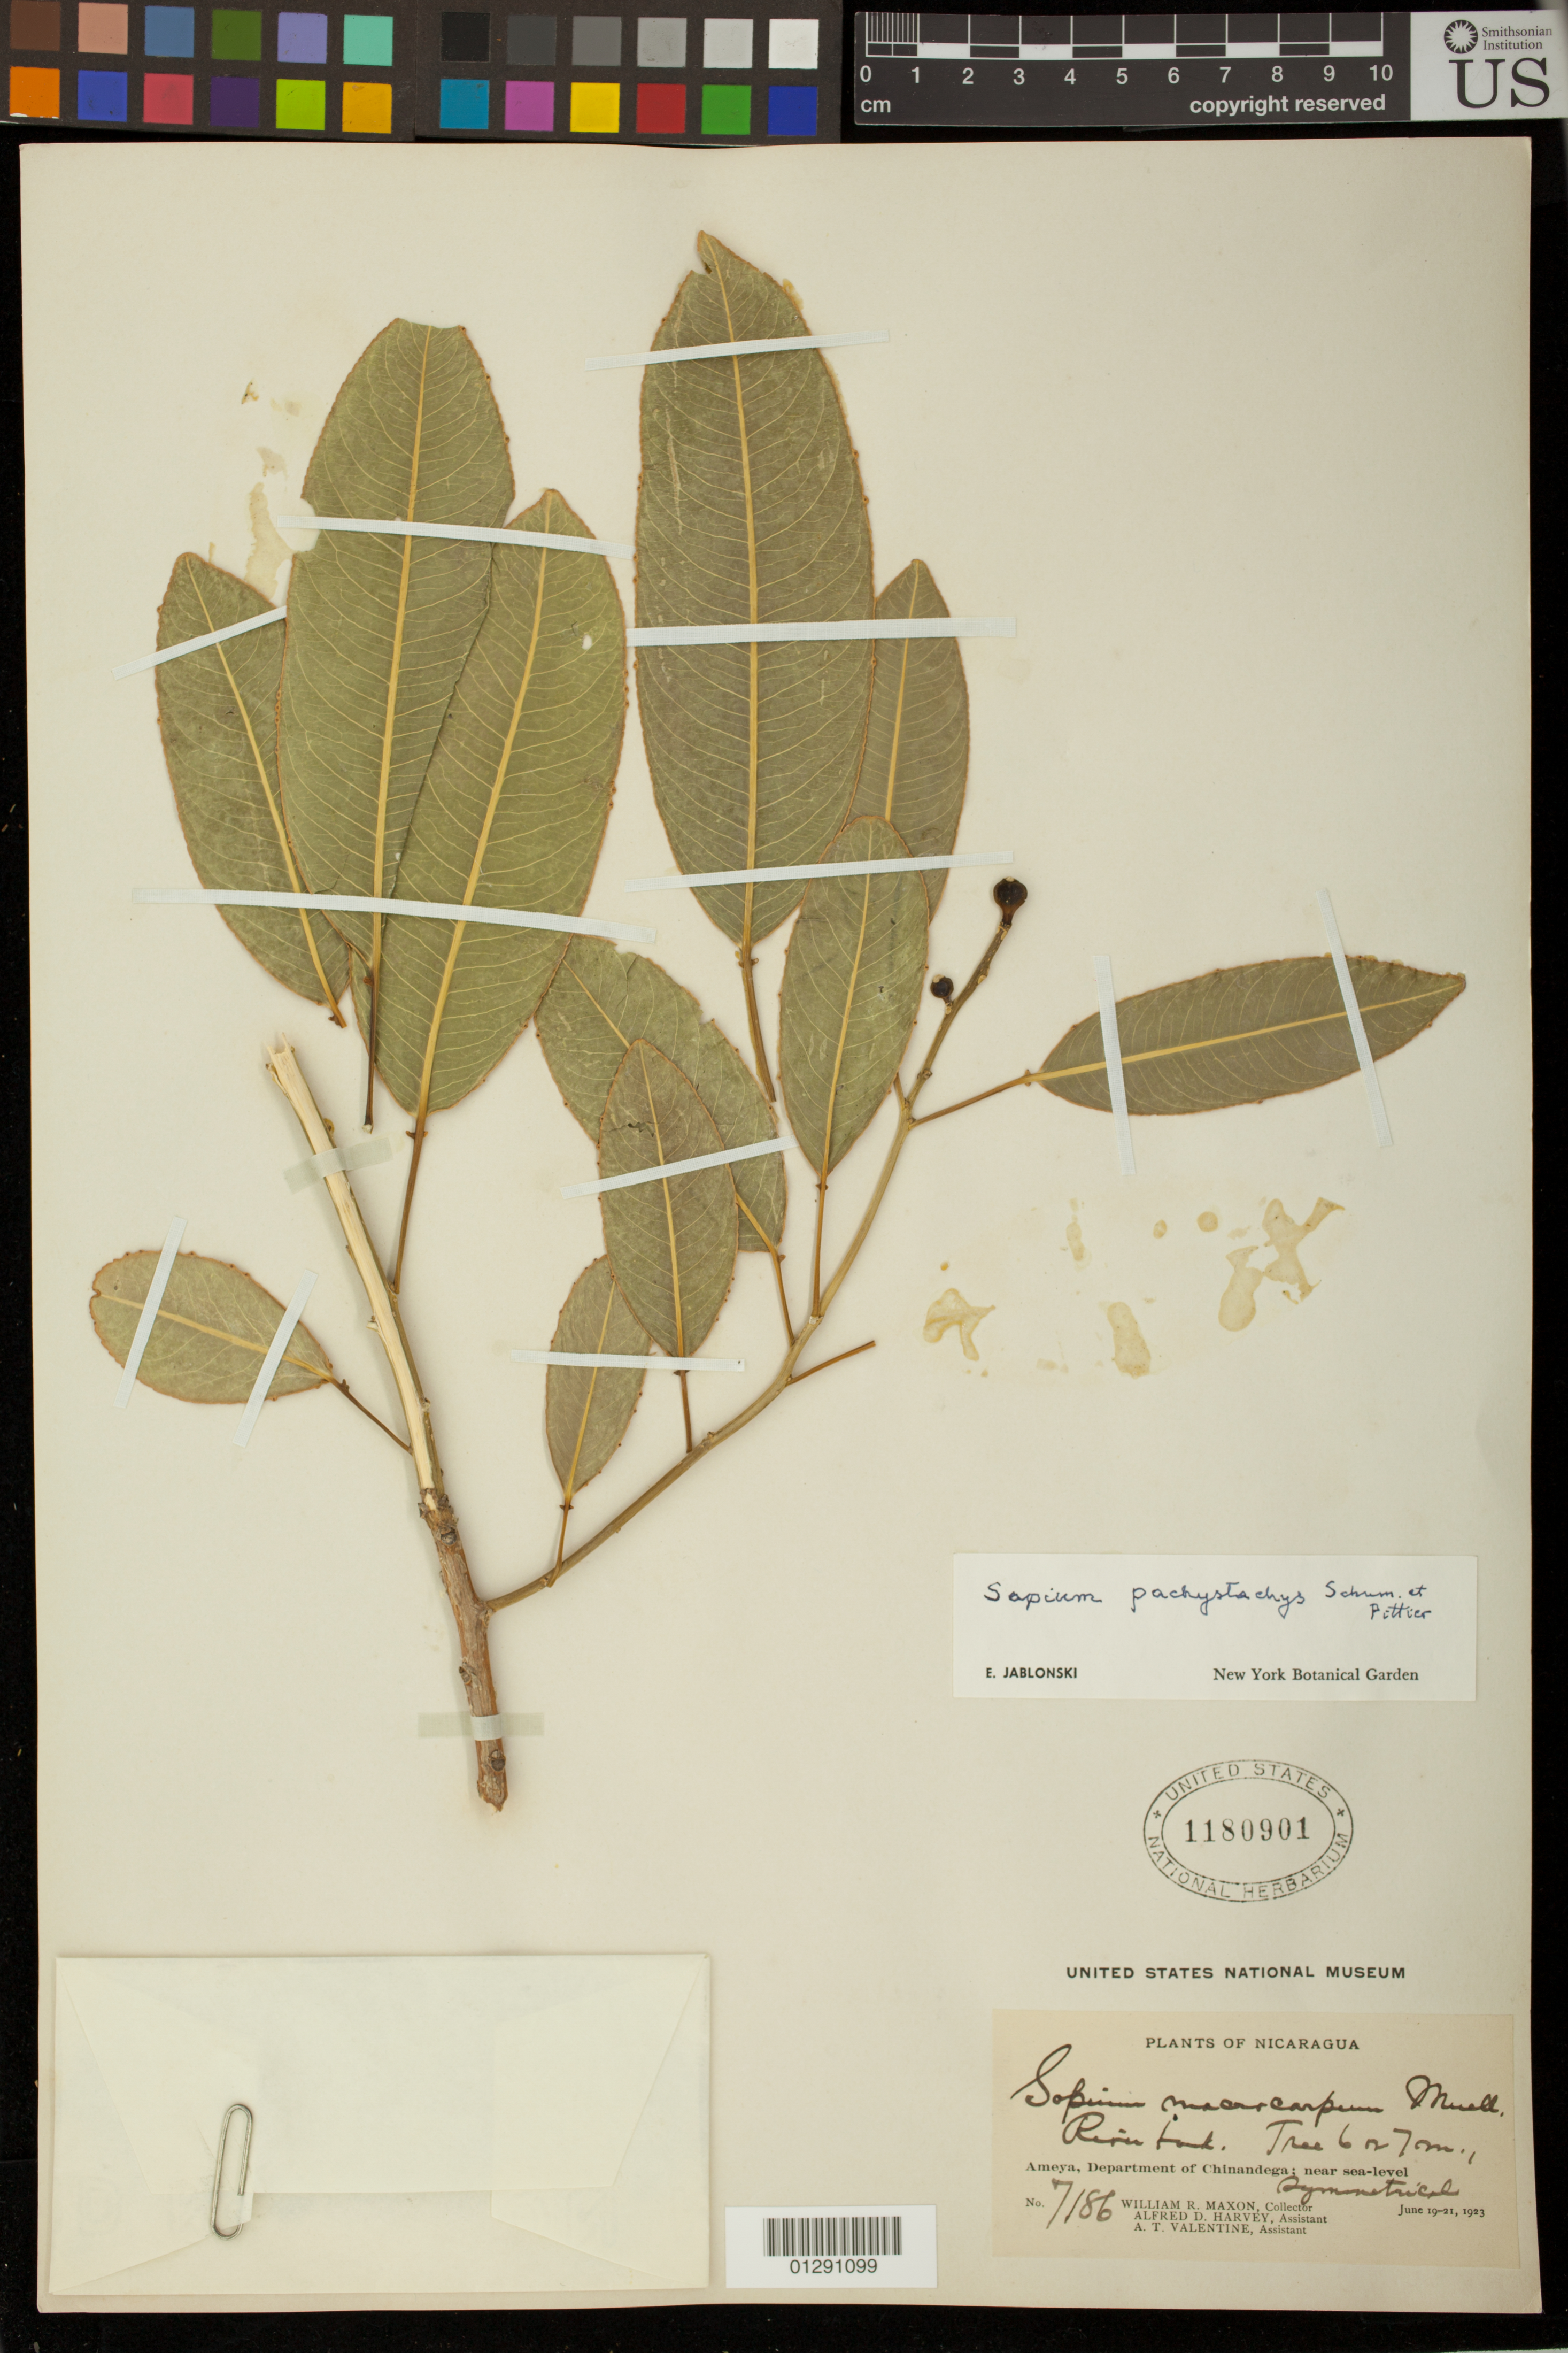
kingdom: Plantae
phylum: Tracheophyta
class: Magnoliopsida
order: Malpighiales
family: Euphorbiaceae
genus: Sapium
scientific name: Sapium pachystachys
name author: K. Schum. & Pittier in Pittier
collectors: W. R. Maxon, A. D. Harvey & A. Valentine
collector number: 7186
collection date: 1923-06-19/1923-06-21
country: Nicaragua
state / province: Chinandega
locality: near sea-level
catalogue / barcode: US 1180901